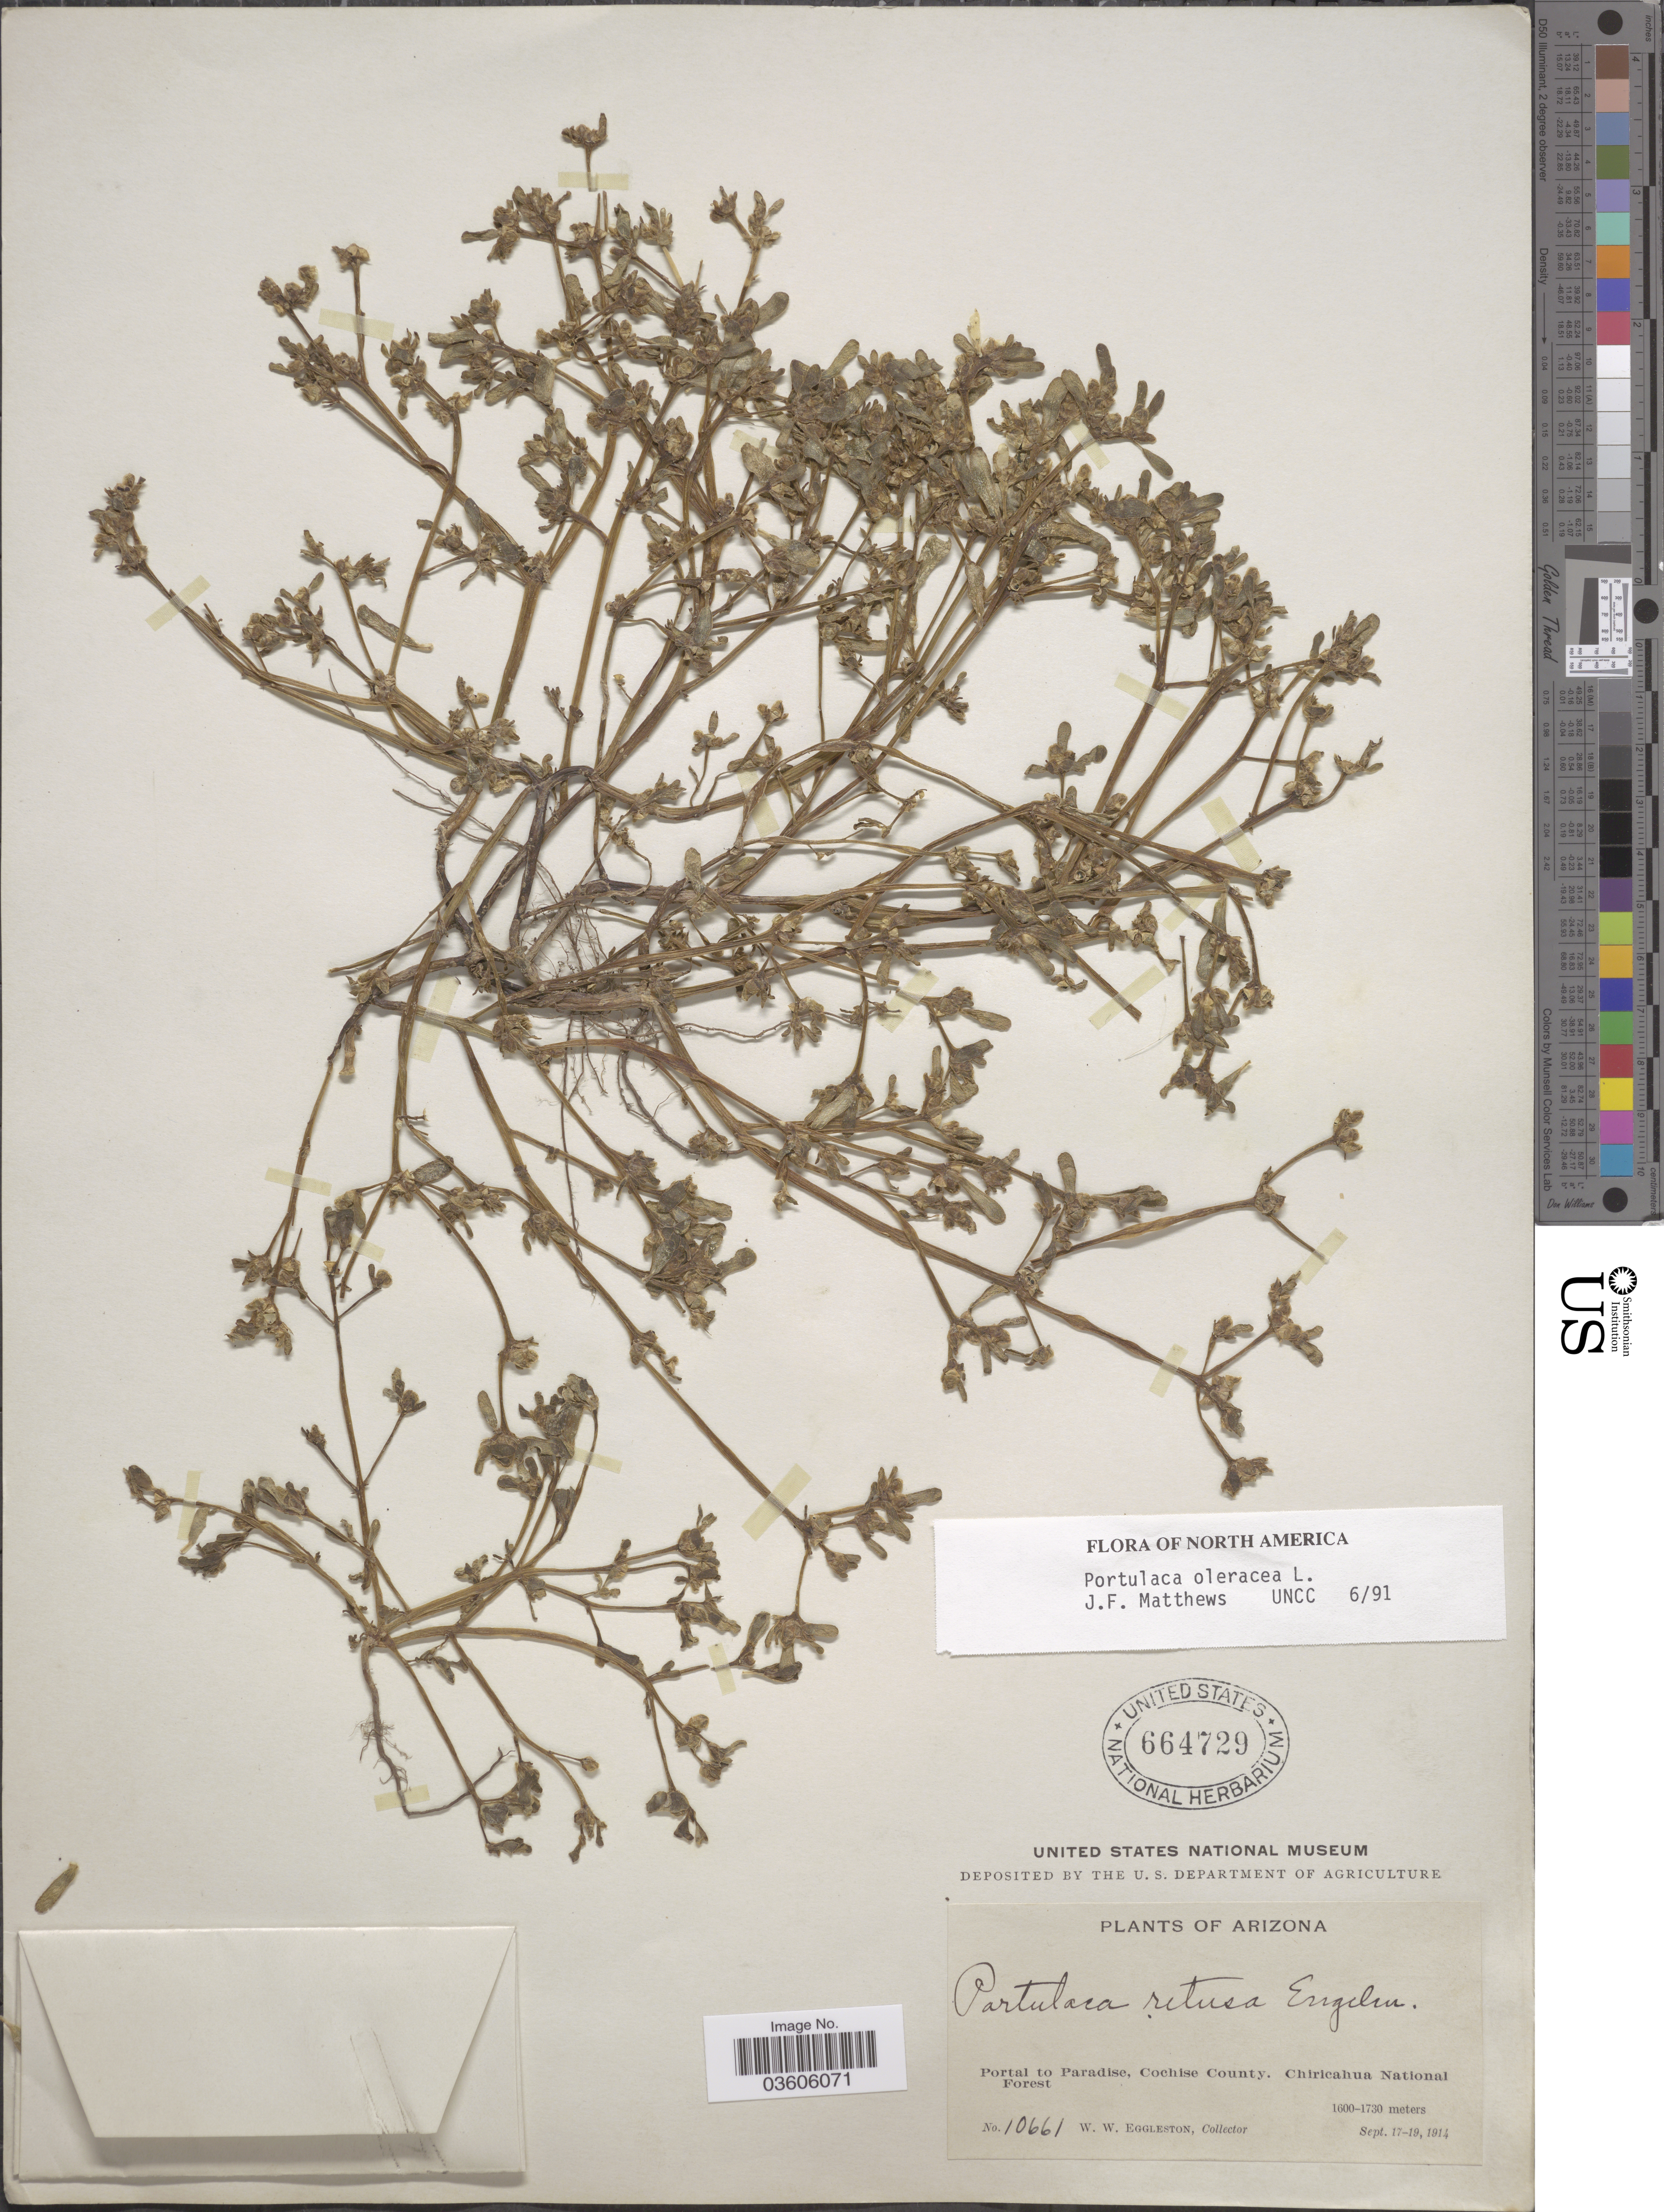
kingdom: Plantae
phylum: Tracheophyta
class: Magnoliopsida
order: Caryophyllales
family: Portulacaceae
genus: Portulaca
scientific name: Portulaca oleracea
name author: L.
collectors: W. W. Eggleston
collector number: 10661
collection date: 1914-09-17/1914-09-19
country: United States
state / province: Arizona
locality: Portal to Paradise, Cochise County, Chiricahua National Forest.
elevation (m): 1600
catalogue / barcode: US 664729